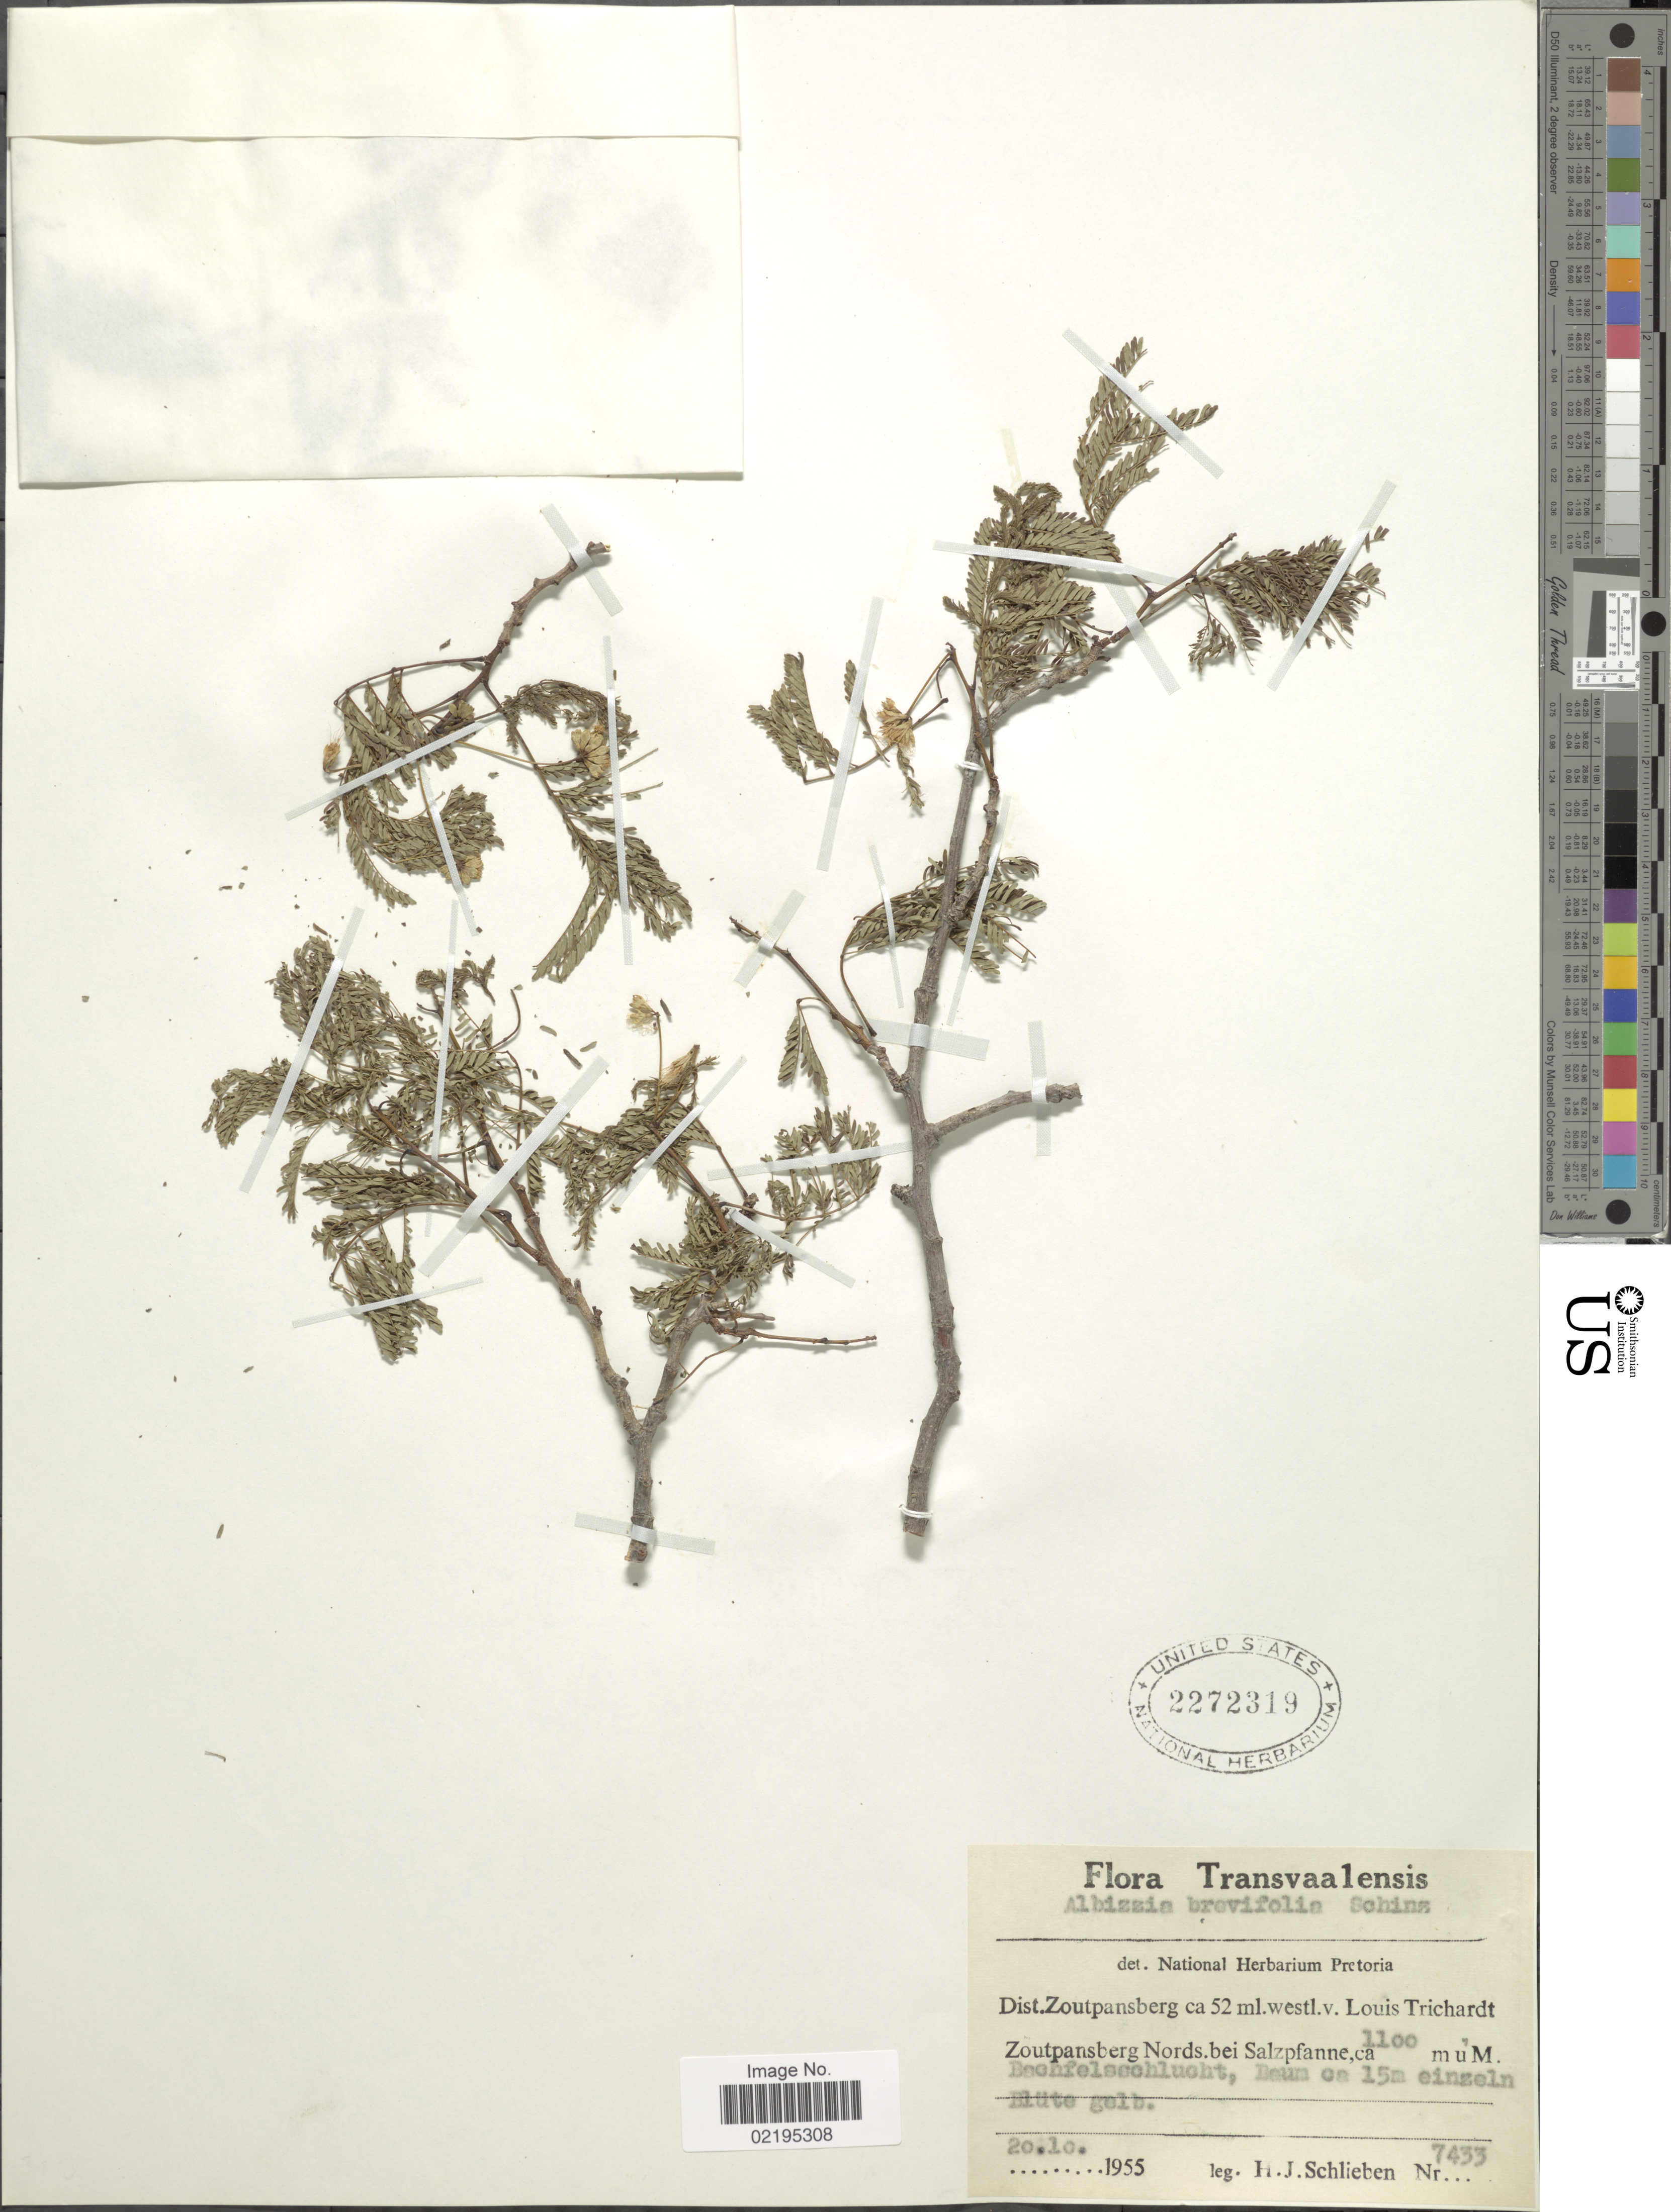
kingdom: Plantae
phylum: Tracheophyta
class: Magnoliopsida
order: Fabales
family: Fabaceae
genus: Albizia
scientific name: Albizia brevifolia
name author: Schinz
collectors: H. J. Schlieben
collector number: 7433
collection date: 1955-10-20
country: South Africa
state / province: Limpopo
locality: Transvaalensis, Dist. Zoutpansberg ca. 52 ml. westl. v. Louis Trichardt Zoutpansberg Nords. bei Salzpfanne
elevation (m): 1100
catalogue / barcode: US 2272319